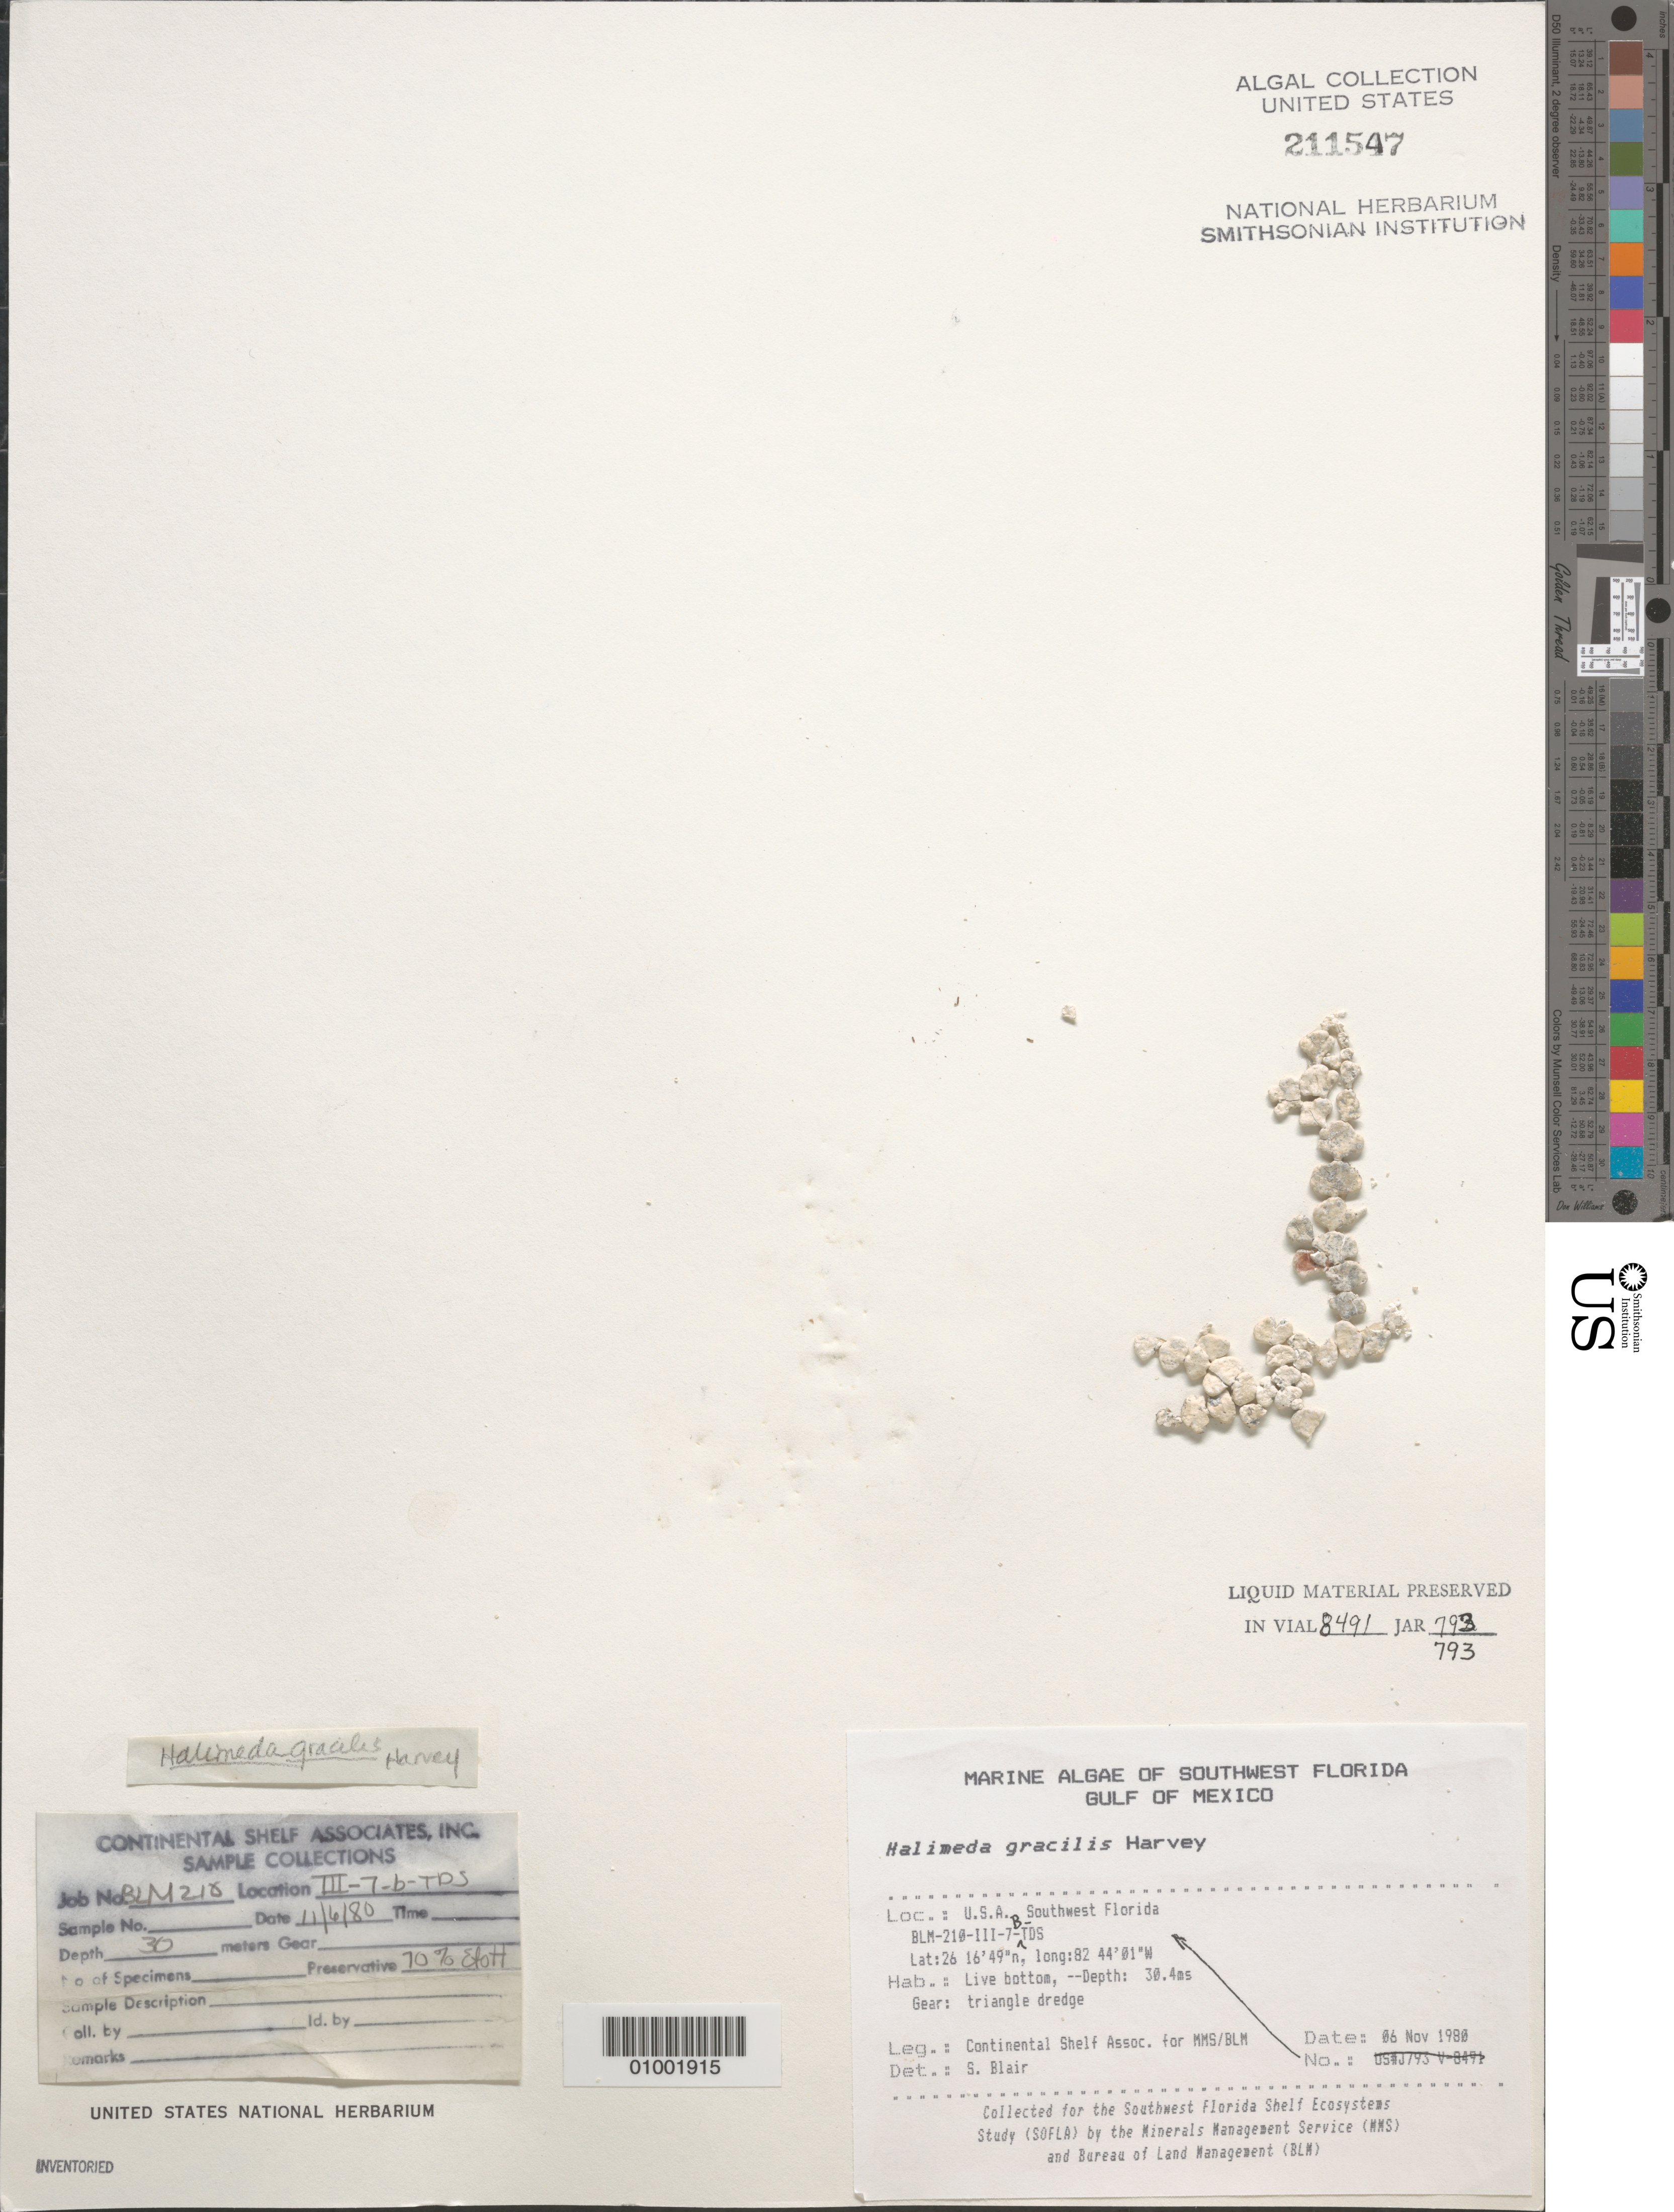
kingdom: Plantae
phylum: Chlorophyta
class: Ulvophyceae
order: Bryopsidales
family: Halimedaceae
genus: Halimeda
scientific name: Halimeda gracilis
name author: Harv. ex J. Agardh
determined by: Blair, S. M.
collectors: Continental Shelf Associates for the MMS/BLM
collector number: BLM-210-III-7-B-TDS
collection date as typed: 06 Nov 1980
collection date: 1980-11-06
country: United States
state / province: Florida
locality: Gulf of Mexico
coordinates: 26 16'49"N, 82 44'01"W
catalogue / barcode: US 211547